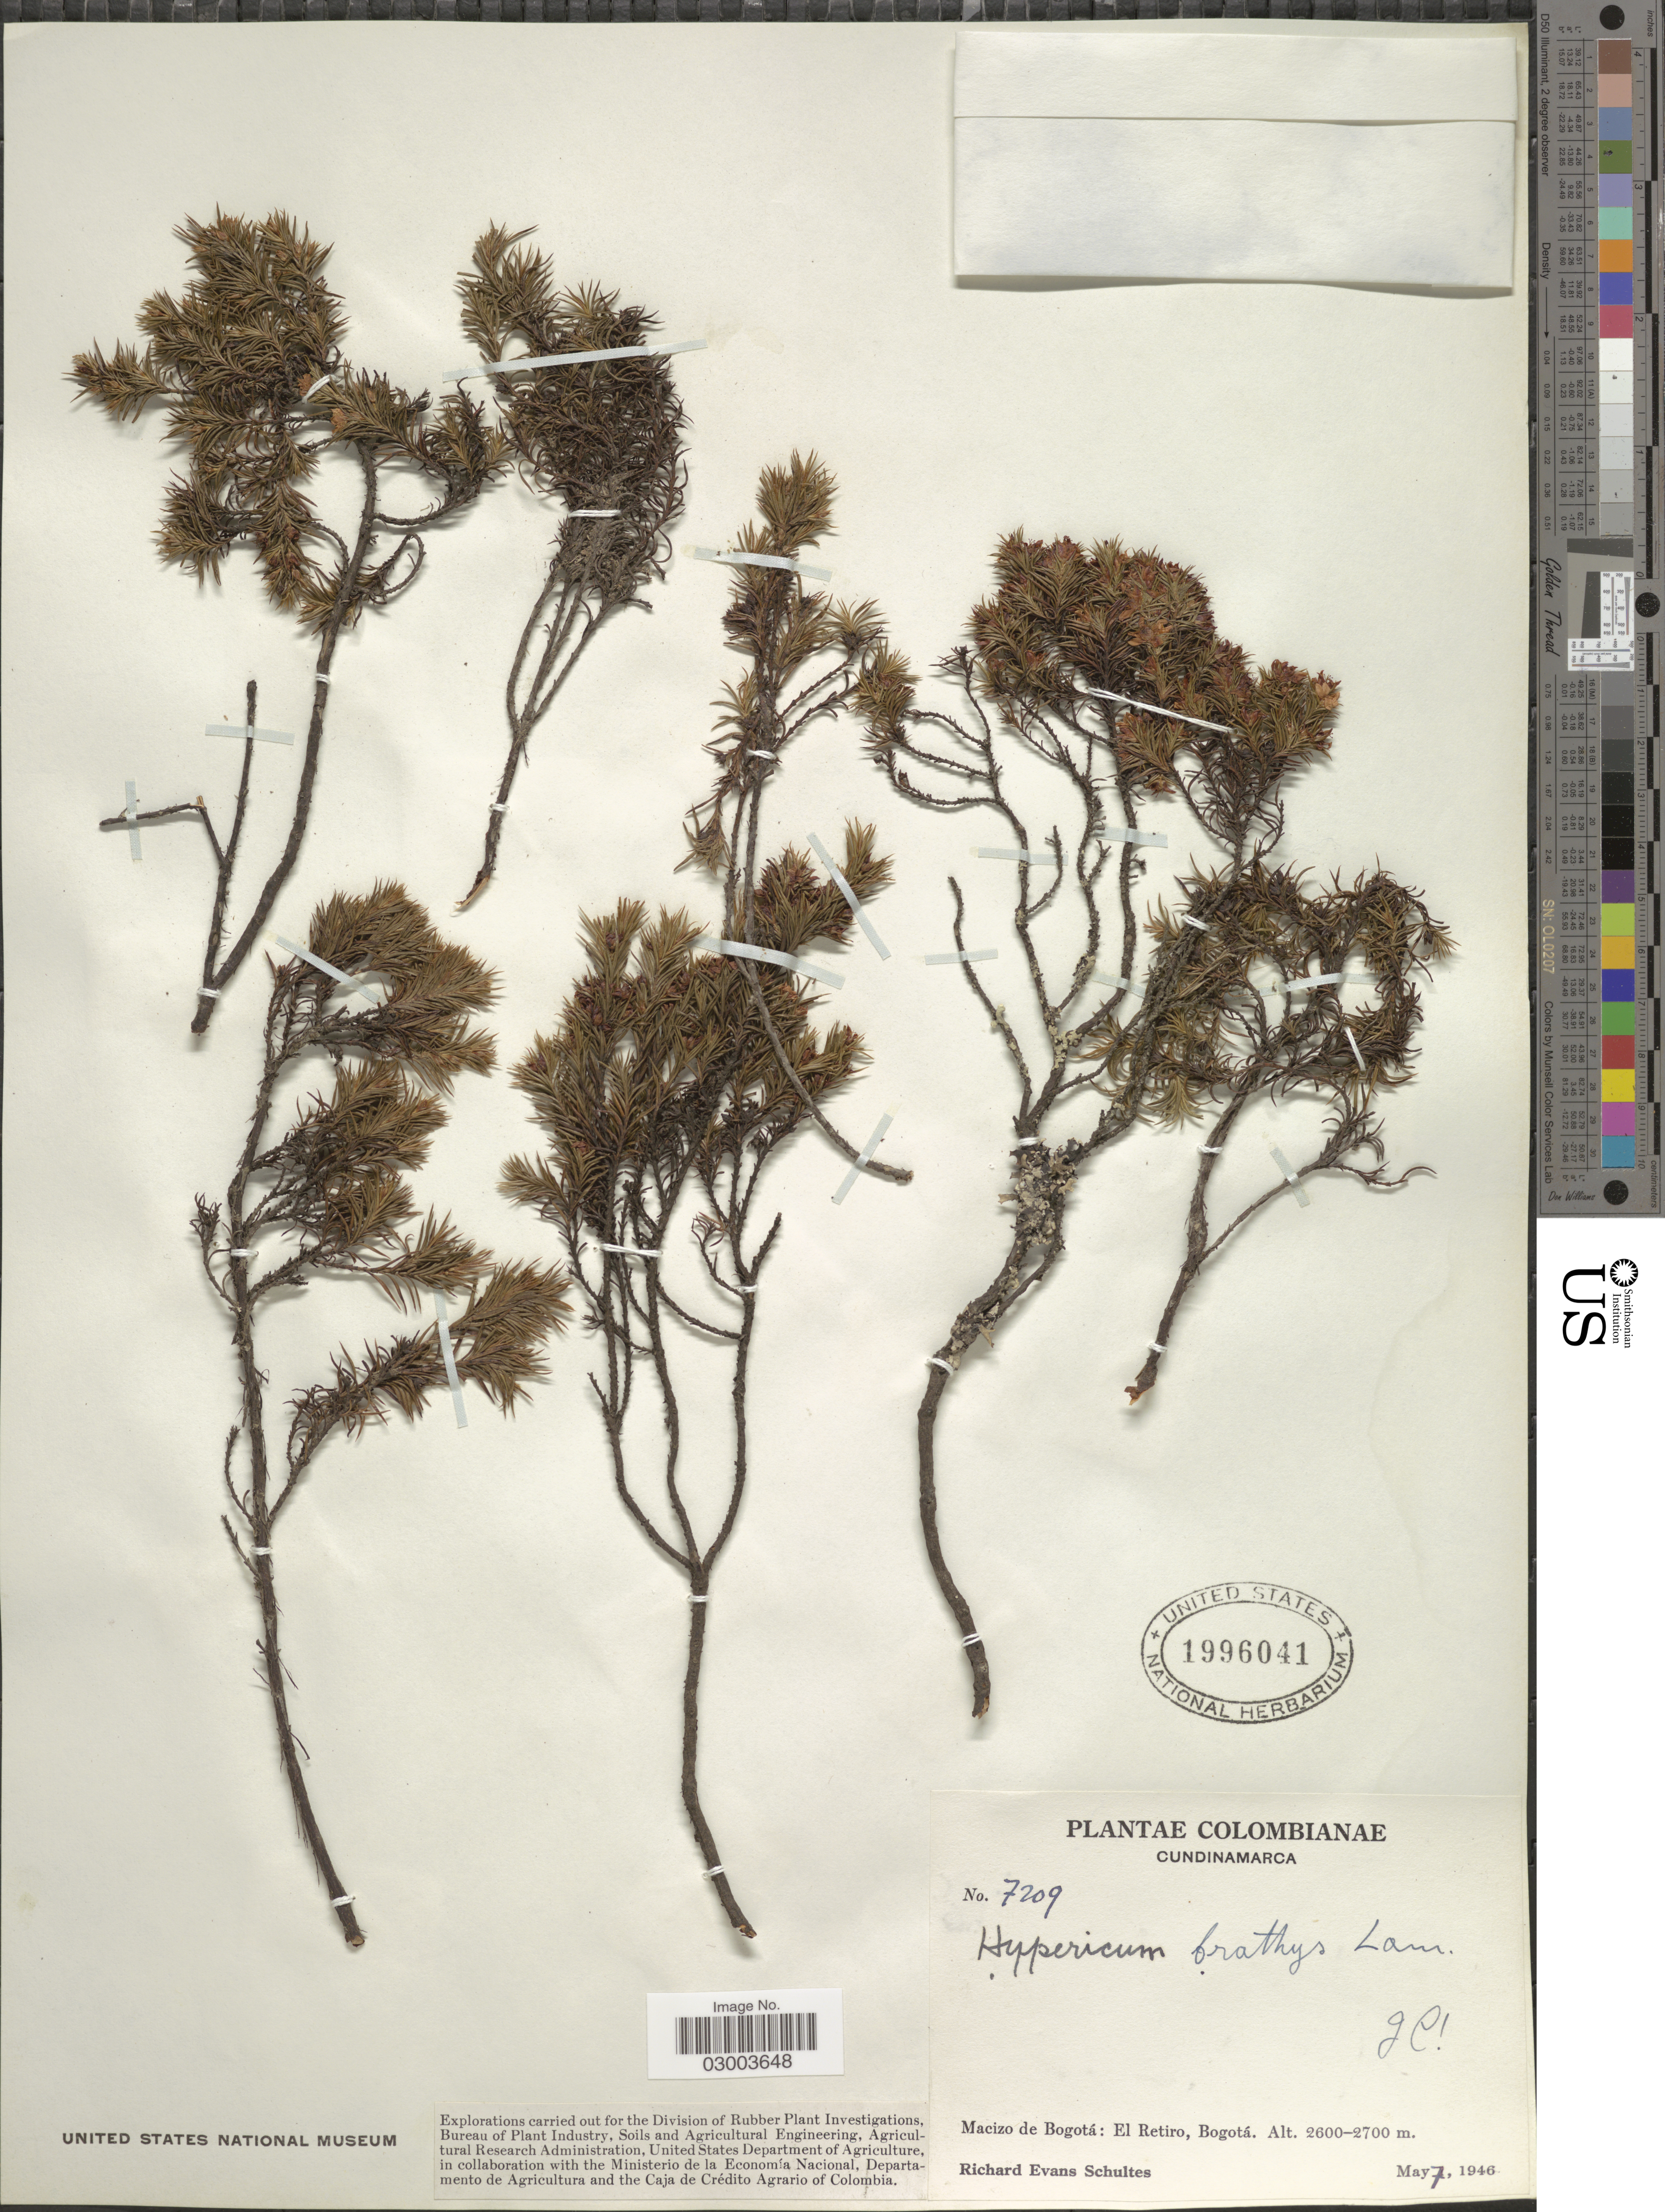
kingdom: Plantae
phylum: Tracheophyta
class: Magnoliopsida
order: Malpighiales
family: Hypericaceae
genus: Hypericum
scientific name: Hypericum juniperinum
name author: Kunth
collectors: R. E. Schultes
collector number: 7209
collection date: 1946-05-07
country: Colombia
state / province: Cundinamarca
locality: Macizo de Bogotá: El Retiro, Bogotá.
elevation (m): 2600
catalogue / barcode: US 1996041